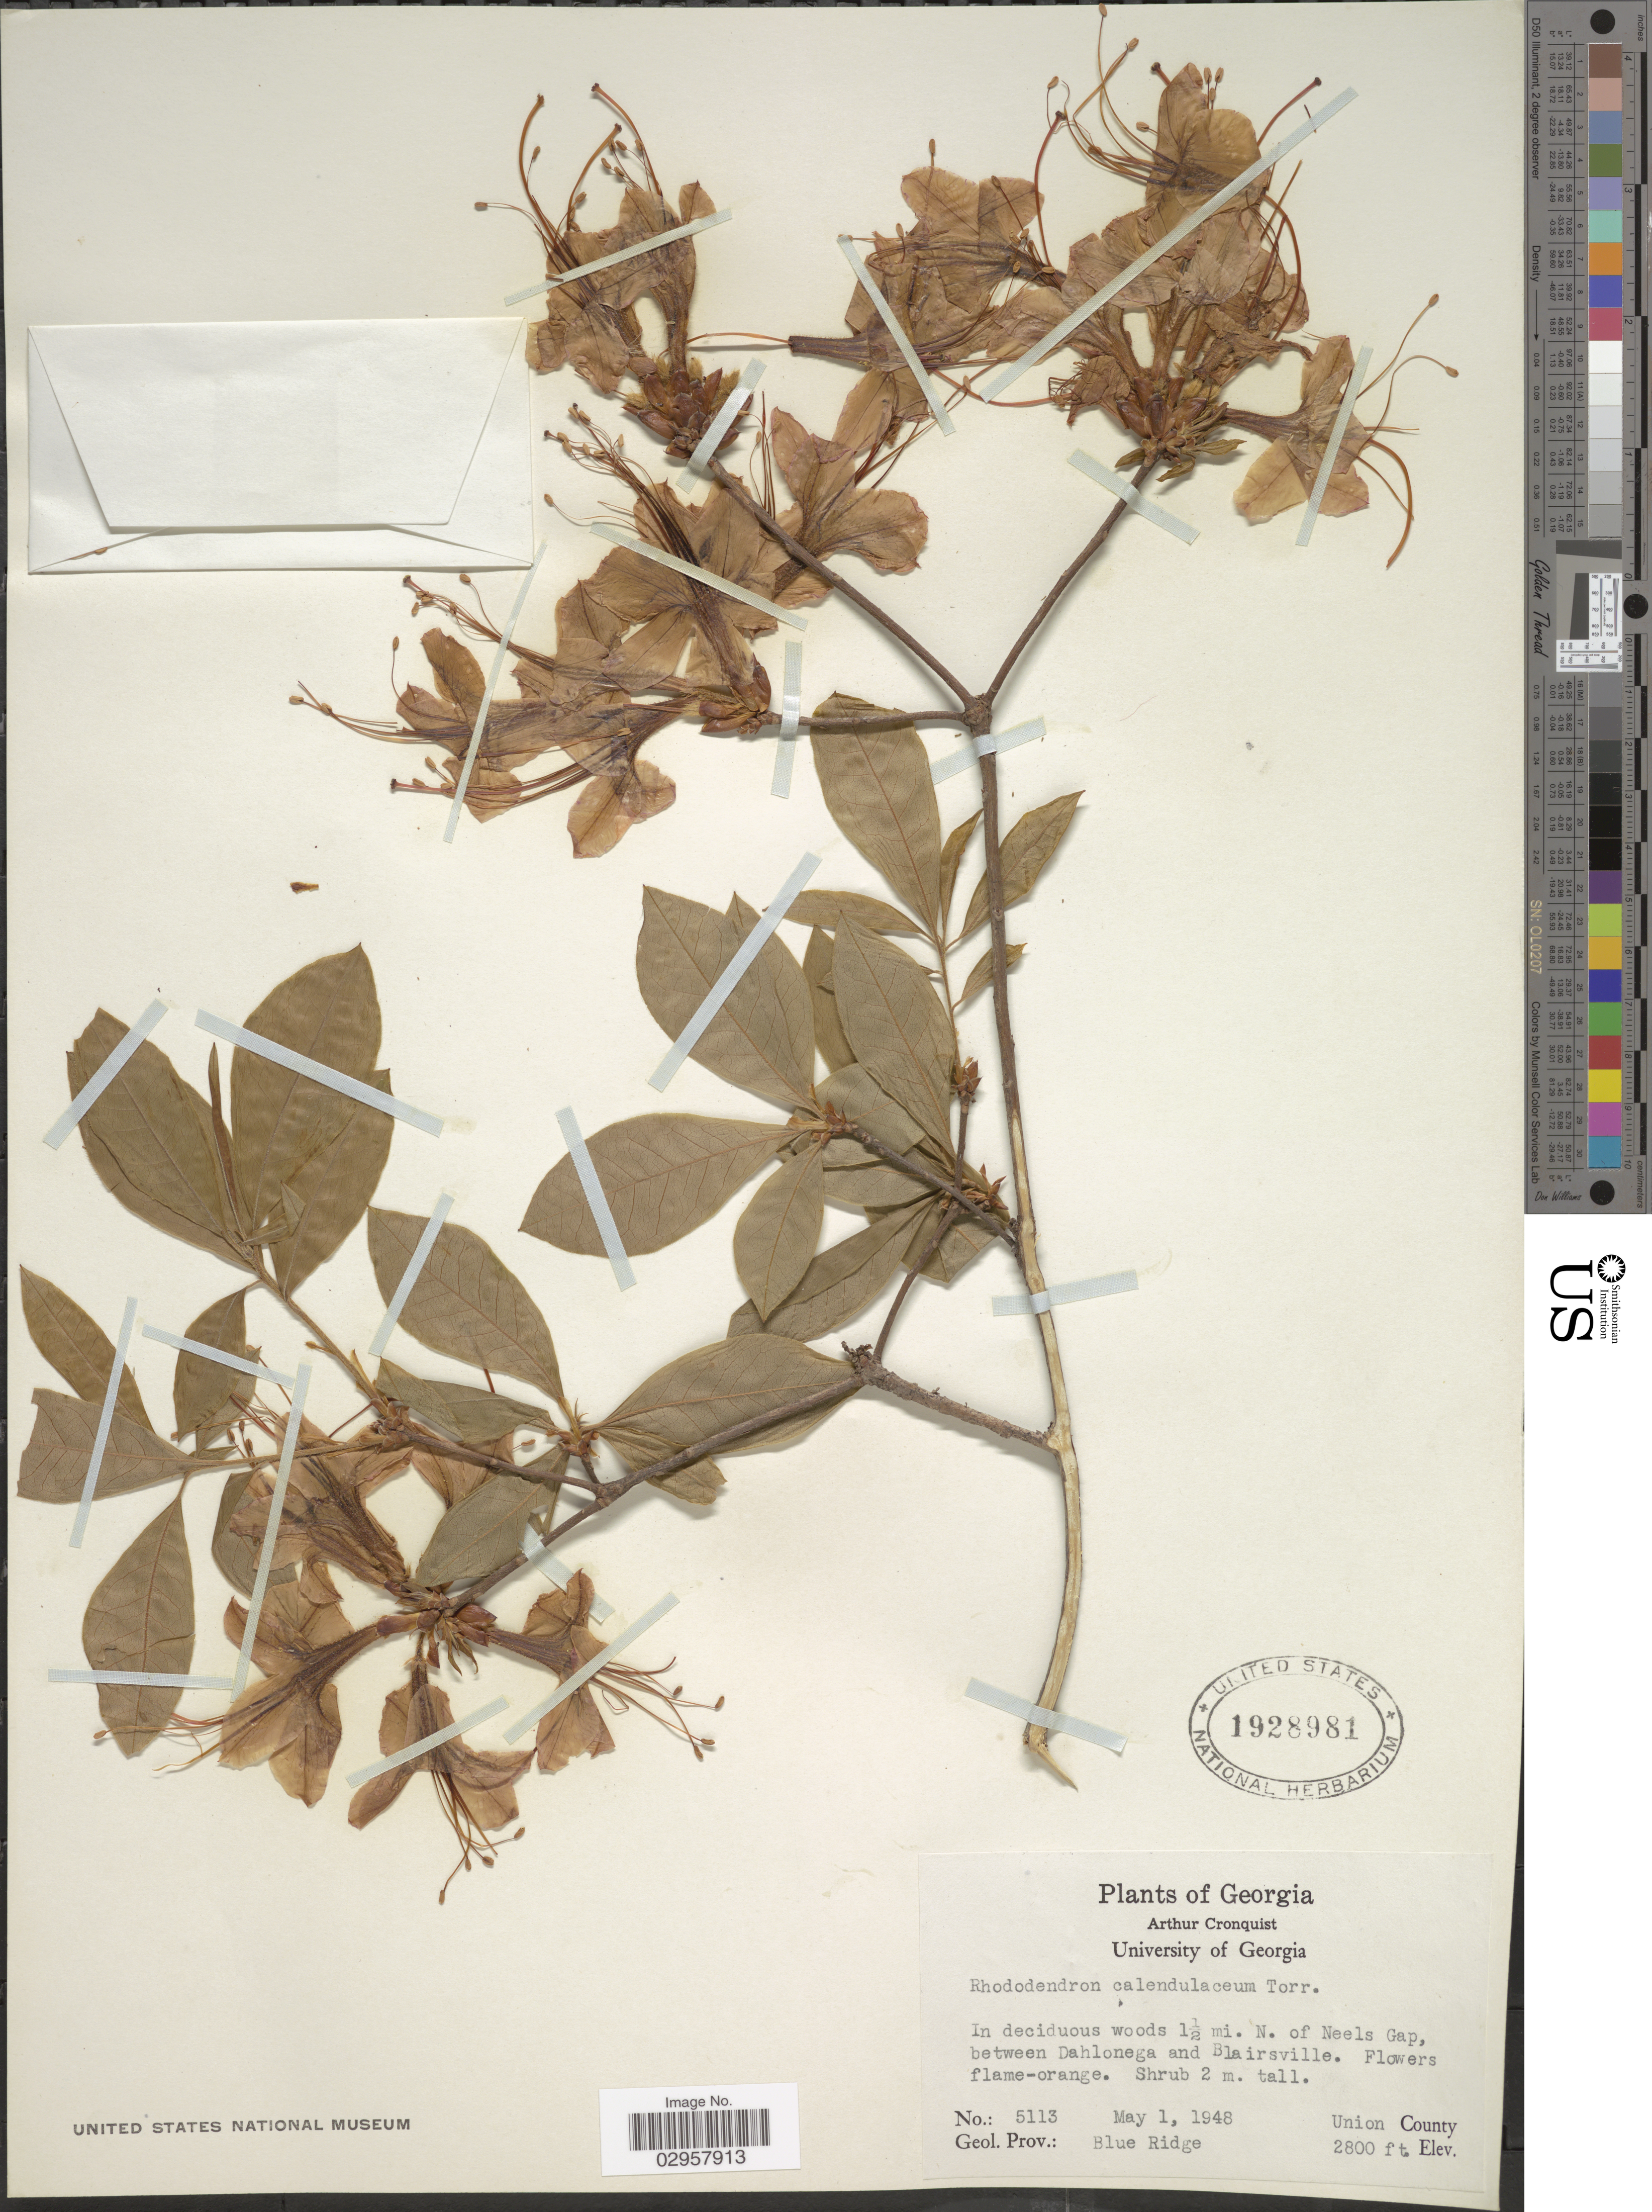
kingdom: Plantae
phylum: Tracheophyta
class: Magnoliopsida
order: Ericales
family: Ericaceae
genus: Rhododendron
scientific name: Rhododendron calendulaceum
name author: (Michx.) Torr.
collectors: A. J. Cronquist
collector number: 5113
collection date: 1948-05-01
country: United States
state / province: Georgia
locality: In deciduous woods 1½ mi. N. of Neels Gap, between Dahlonega and Blairsville. Union County. Geol. Prov.: Blue Ridge.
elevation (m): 853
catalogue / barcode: US 1928981